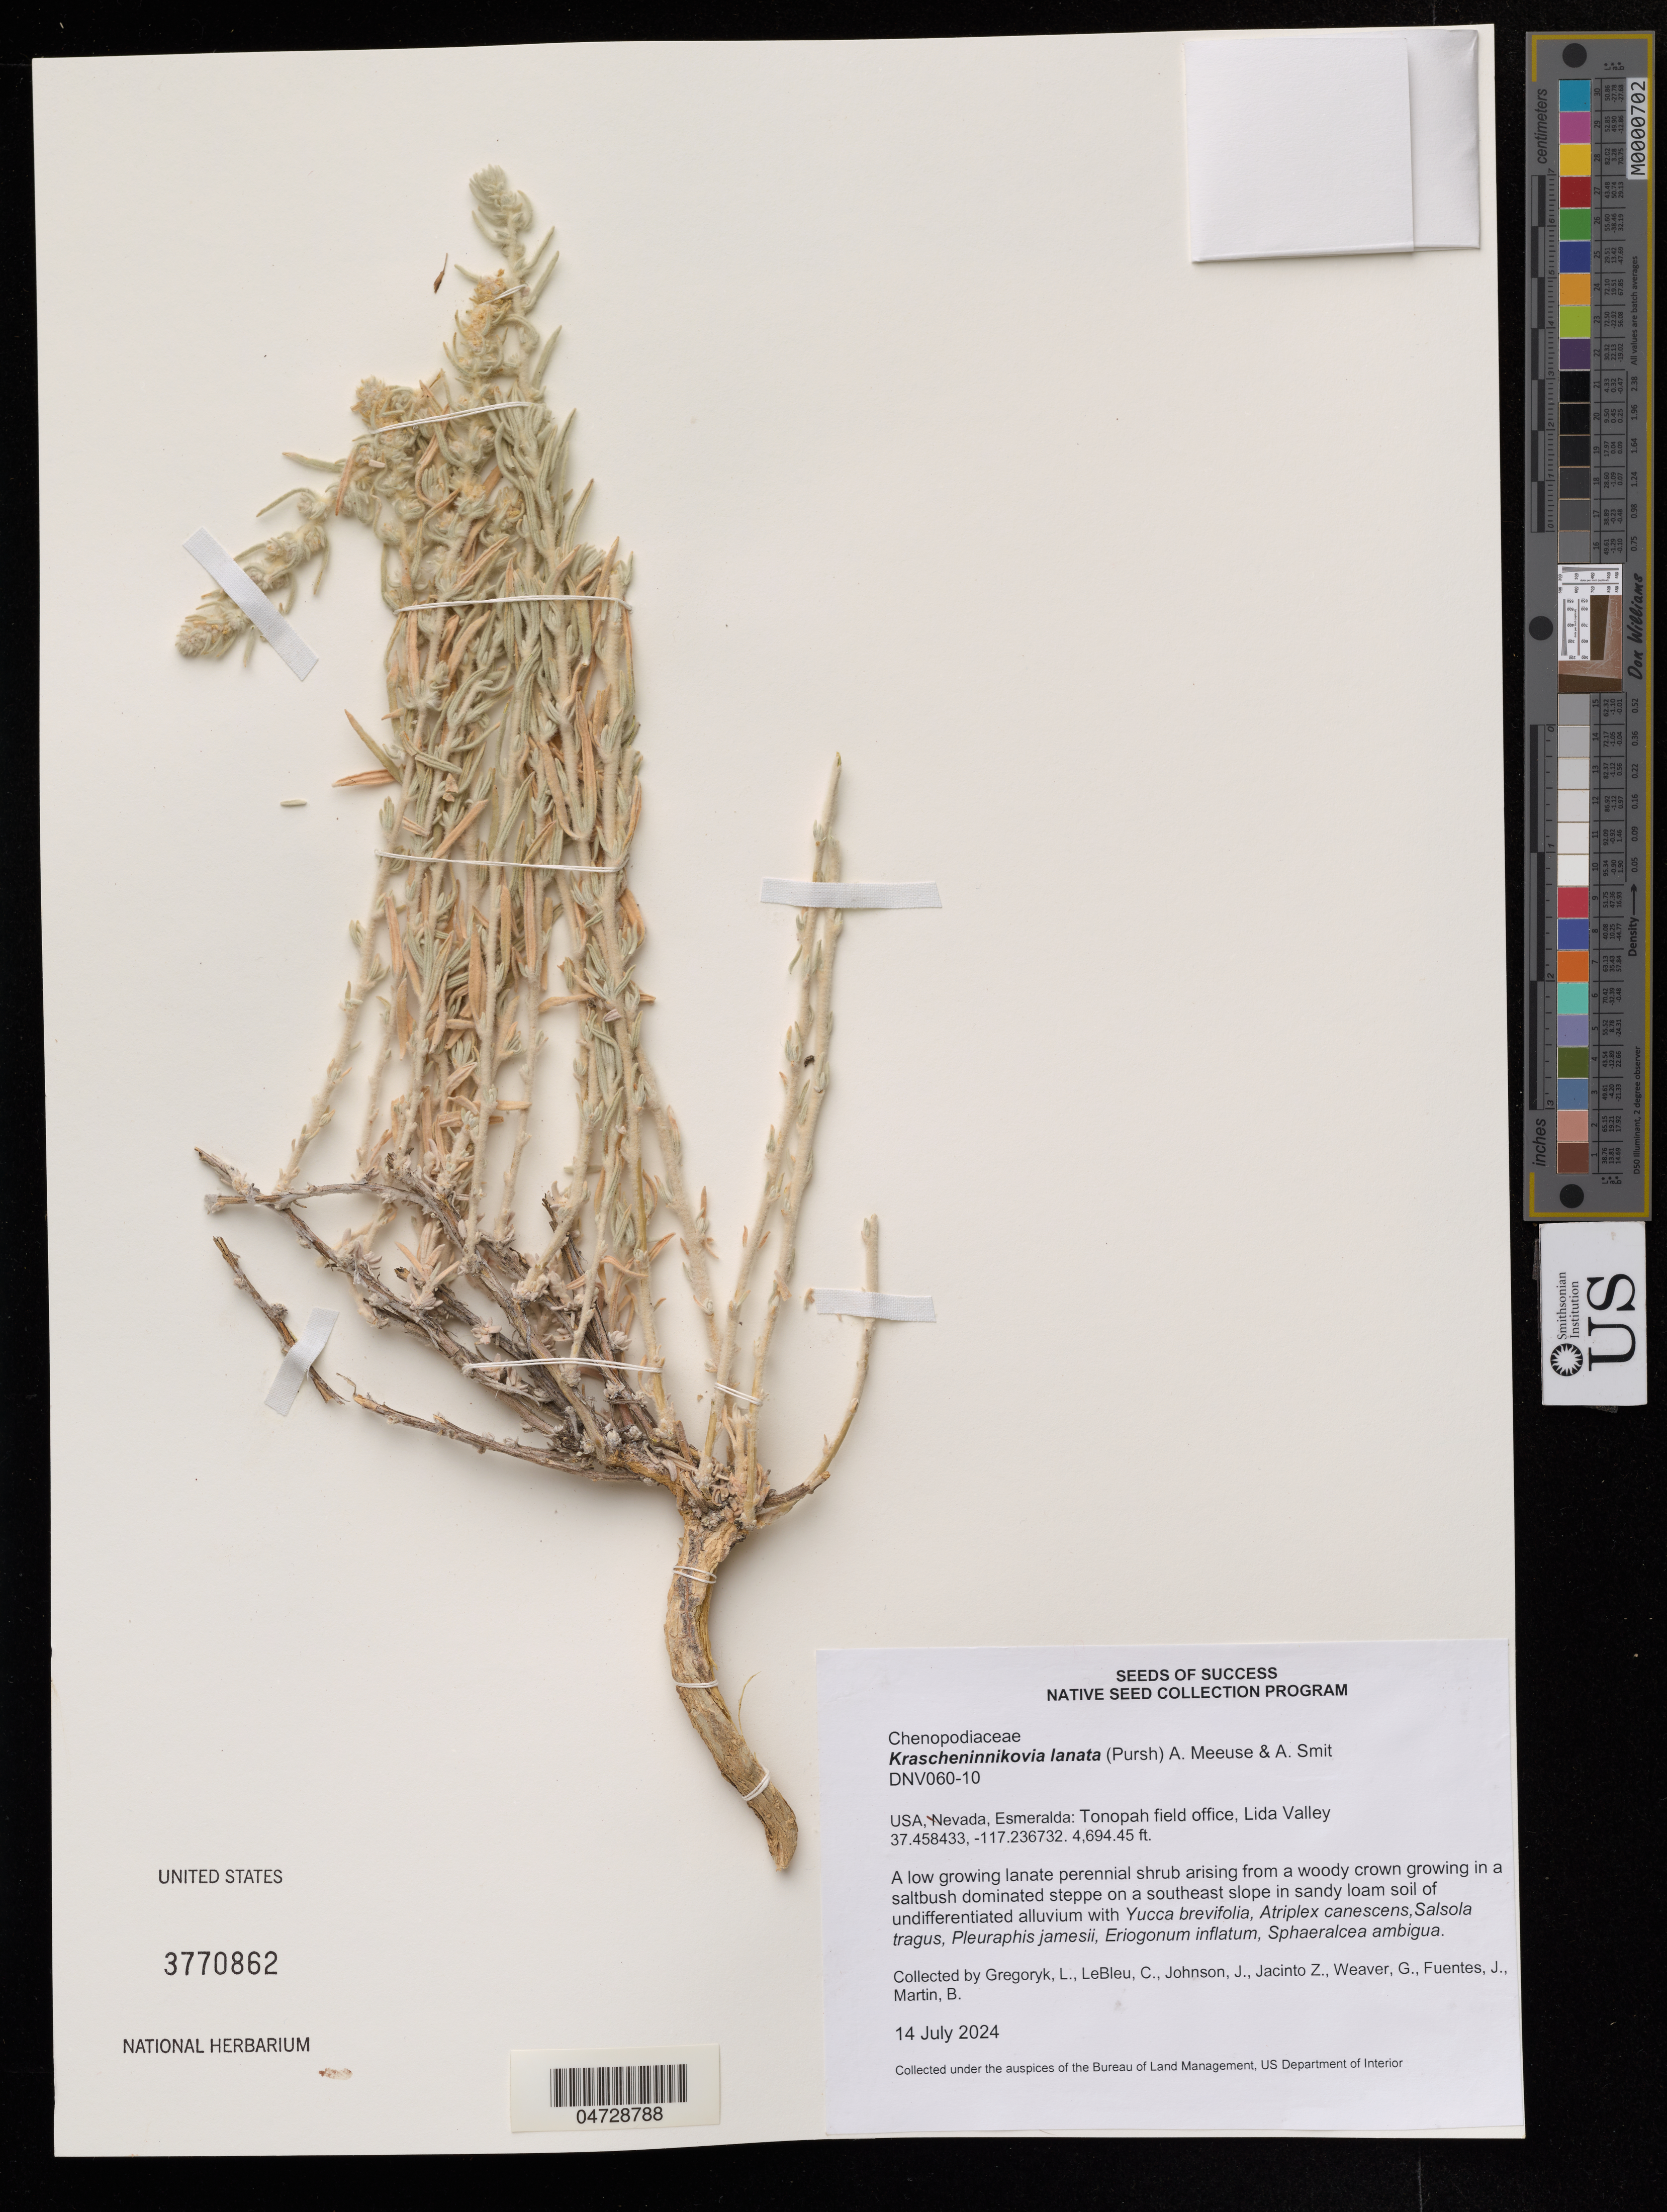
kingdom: Plantae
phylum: Tracheophyta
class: Magnoliopsida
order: Caryophyllales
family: Amaranthaceae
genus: Krascheninnikovia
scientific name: Krascheninnikovia lanata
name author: (Pursh) A. Meeuse & A.Smit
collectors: L. Gregory, C. LeBleu & J. Johnson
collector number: DNV060-10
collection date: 2024-07-14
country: United States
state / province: Nevada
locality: Esmeralda: Tonopah field office, Lida Valley.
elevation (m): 1430.87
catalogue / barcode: US 3770862